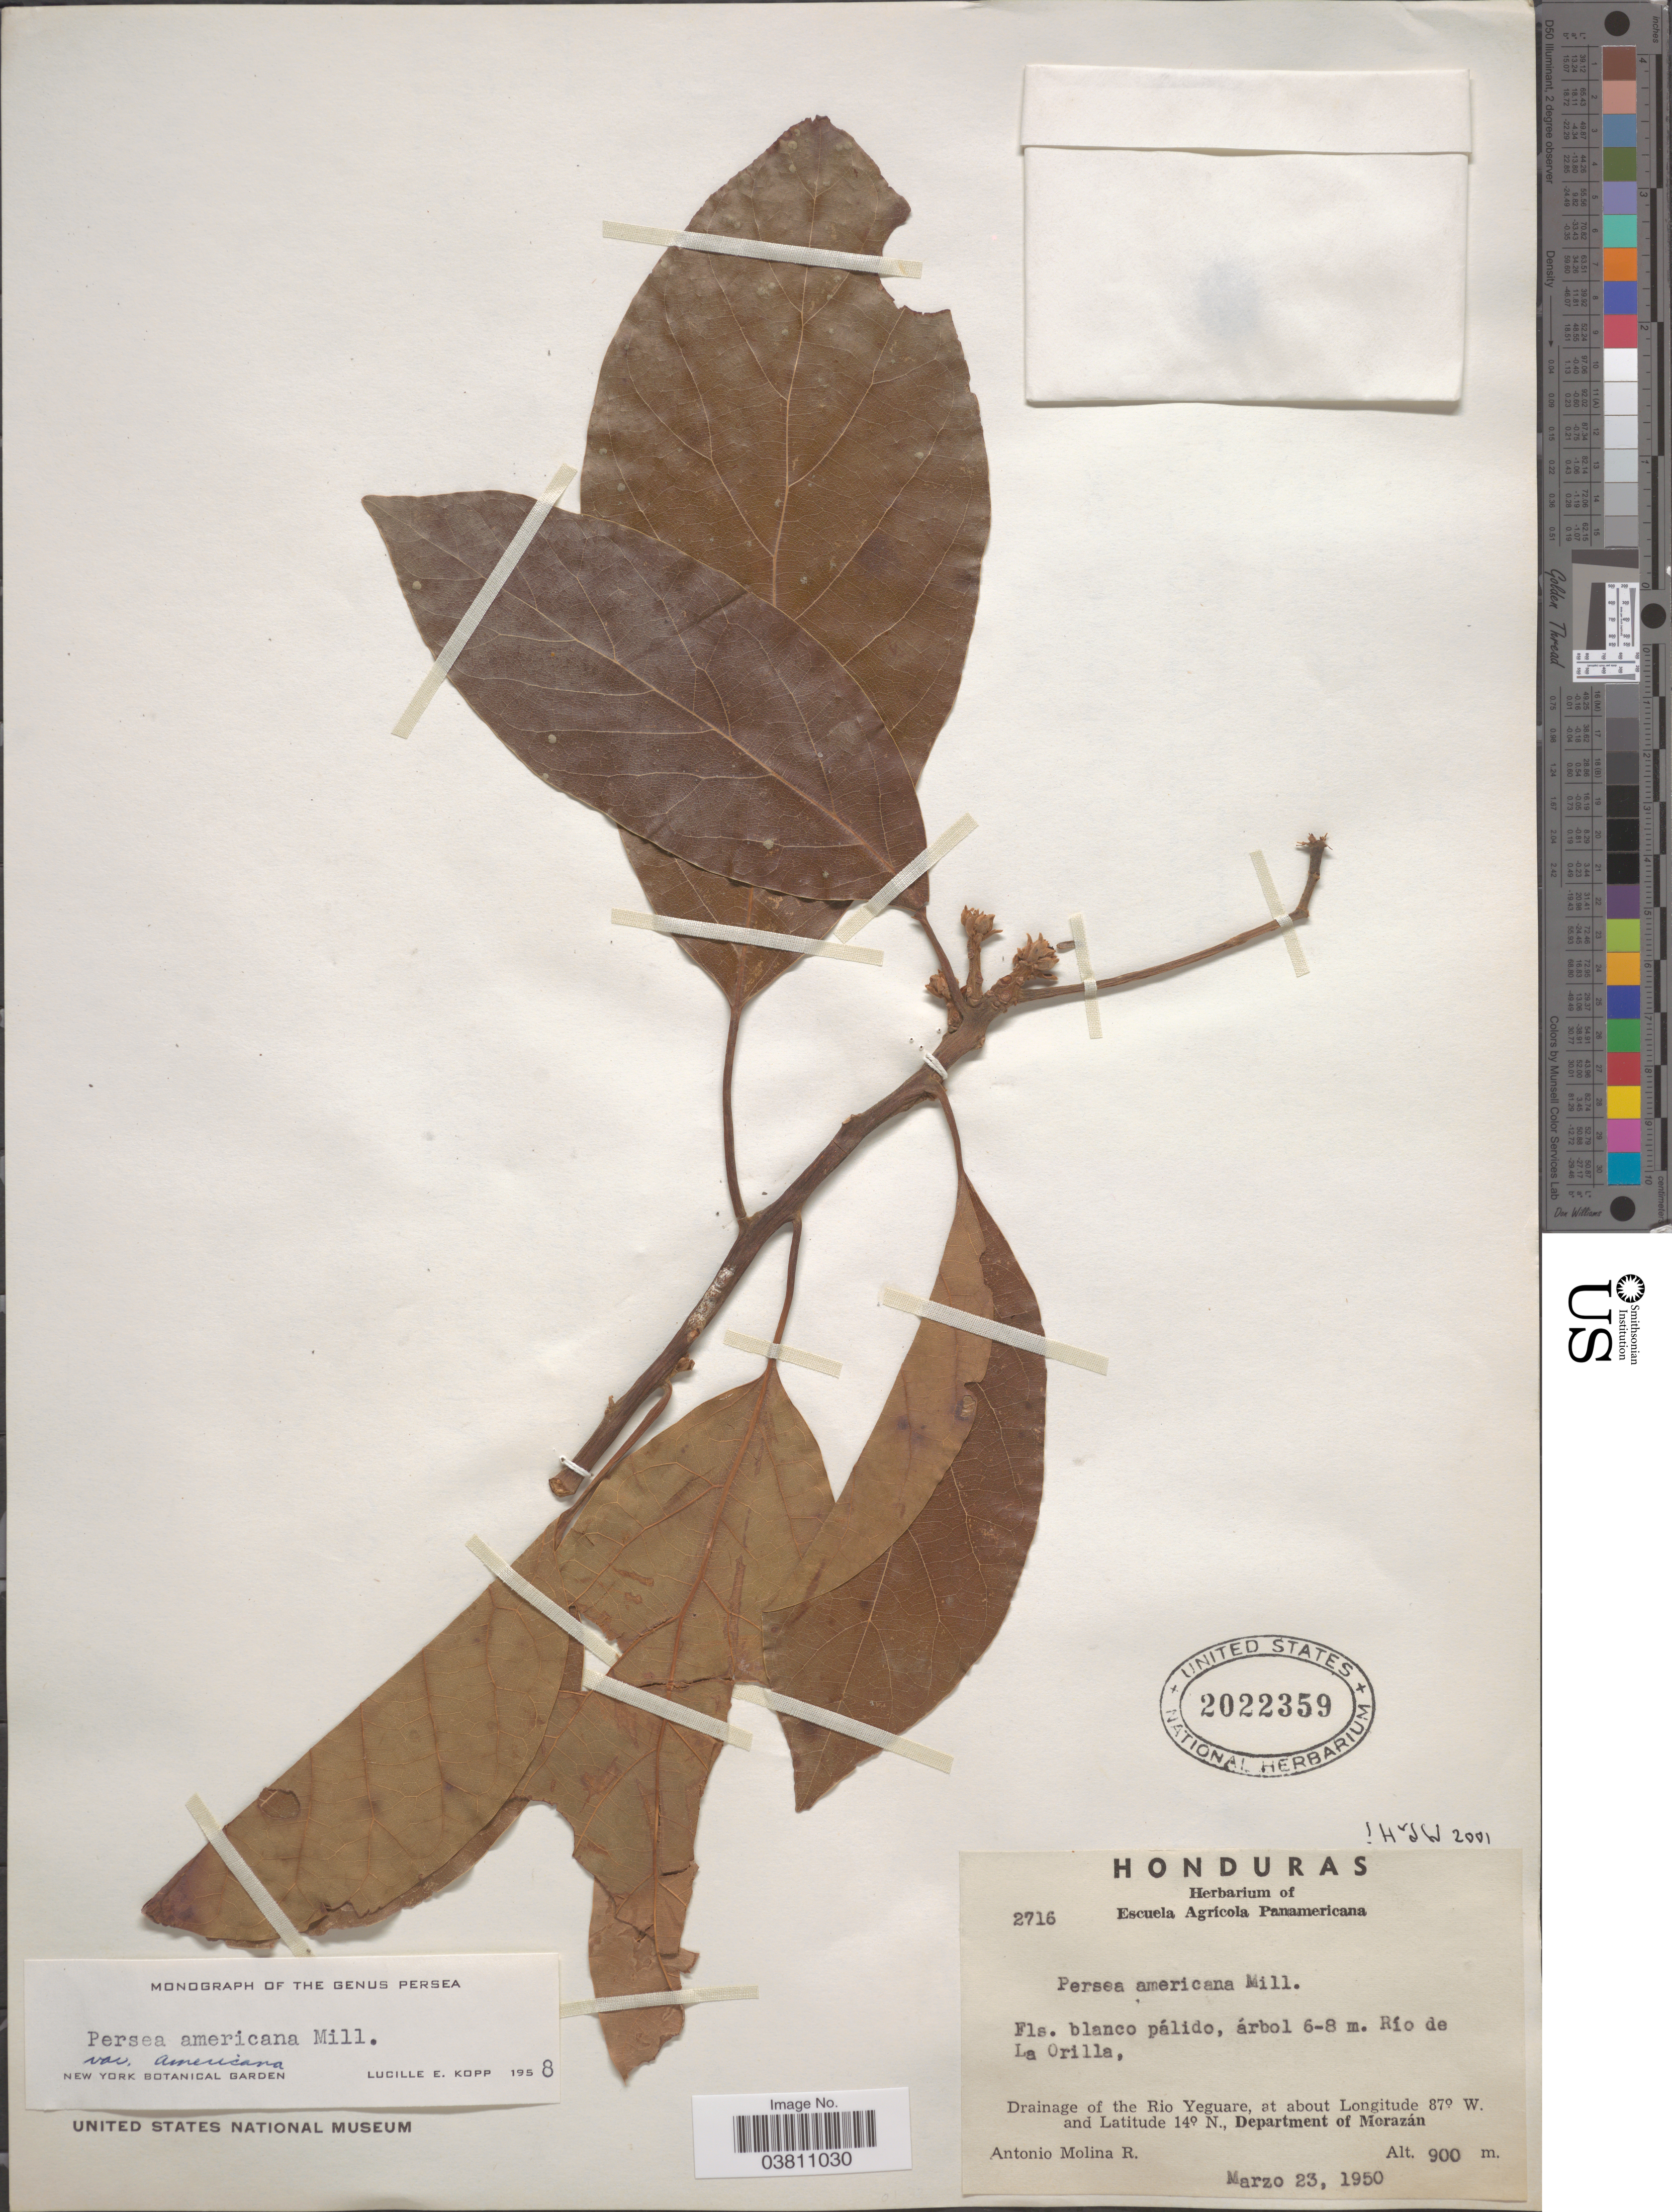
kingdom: Plantae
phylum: Tracheophyta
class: Magnoliopsida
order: Laurales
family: Lauraceae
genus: Persea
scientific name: Persea americana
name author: Mill.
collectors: A. Molina R.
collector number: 2716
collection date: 1950-03-23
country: Honduras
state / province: Fco. Morazán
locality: Río de La Orilla. Drainage of the Rio Yeguare, Department of Morazán.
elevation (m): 900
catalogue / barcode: US 2022359